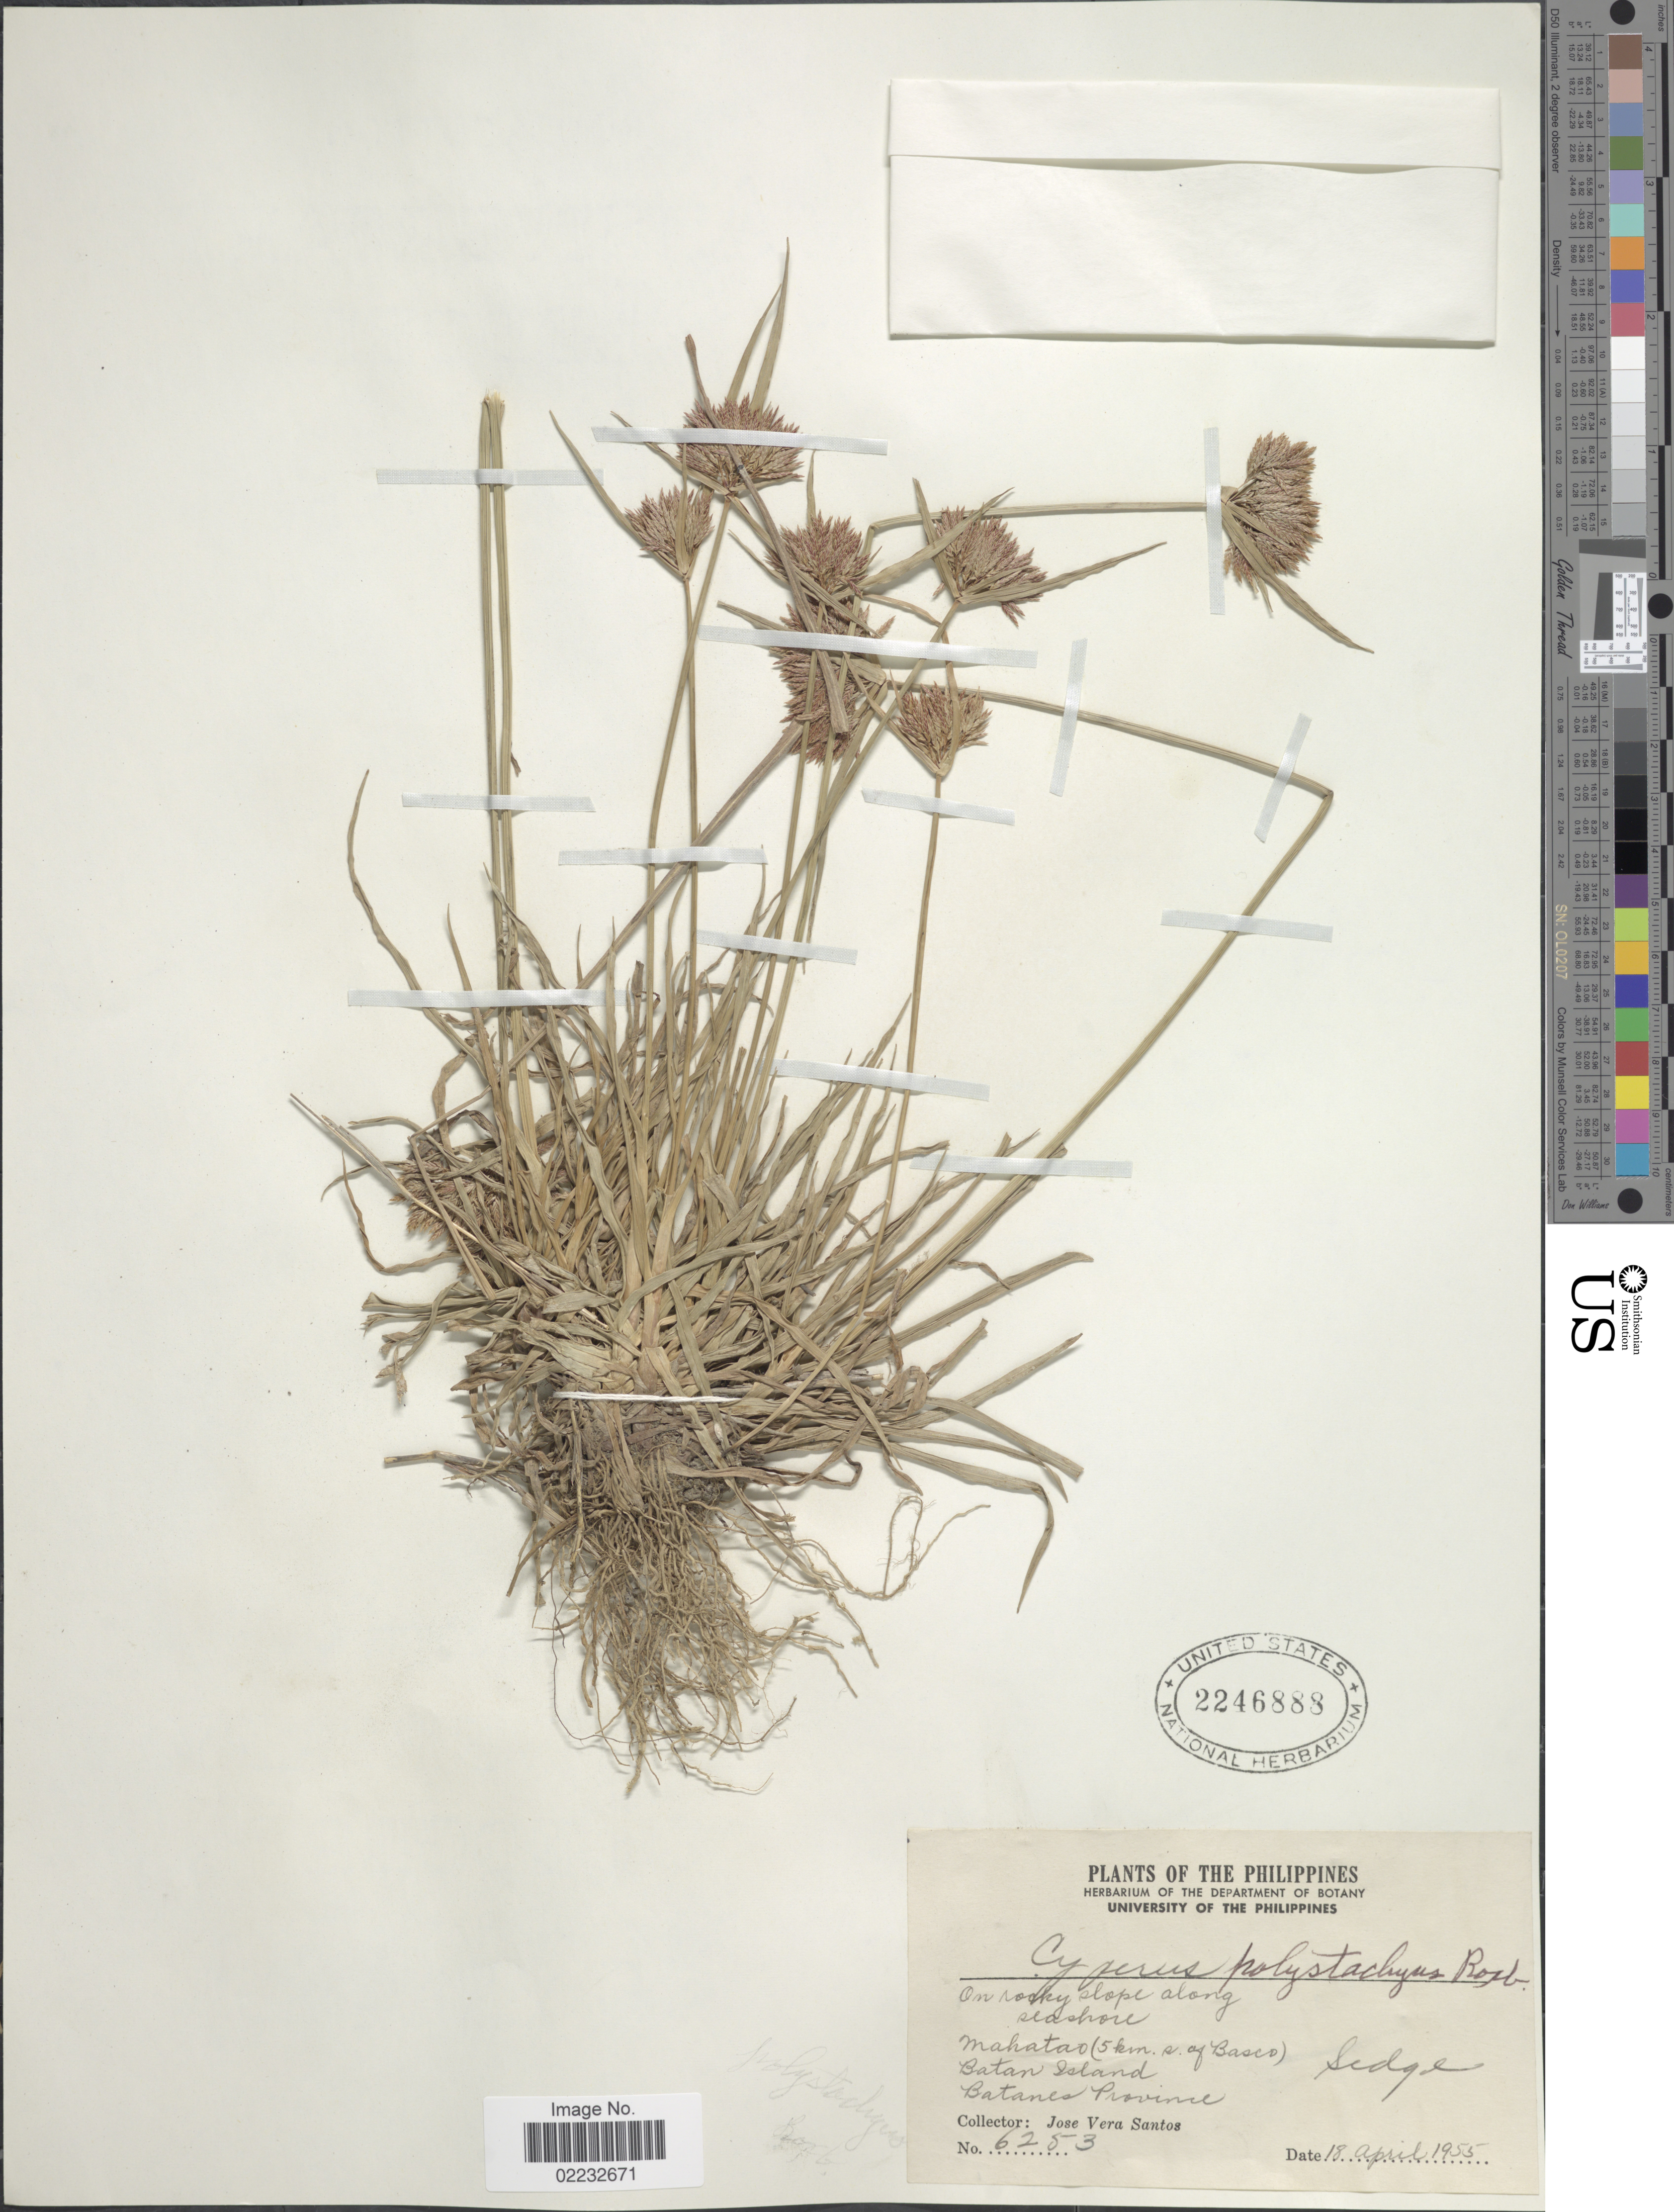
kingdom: Plantae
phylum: Tracheophyta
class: Liliopsida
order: Poales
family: Cyperaceae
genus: Cyperus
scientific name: Cyperus polystachyos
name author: Rottb.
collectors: J. Santos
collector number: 6253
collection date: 1955-04-18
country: Philippines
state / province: Cagayan Valley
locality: Mahatao (5 km. s. of Basco) Batan Island. Batanes Province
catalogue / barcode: US 2246888